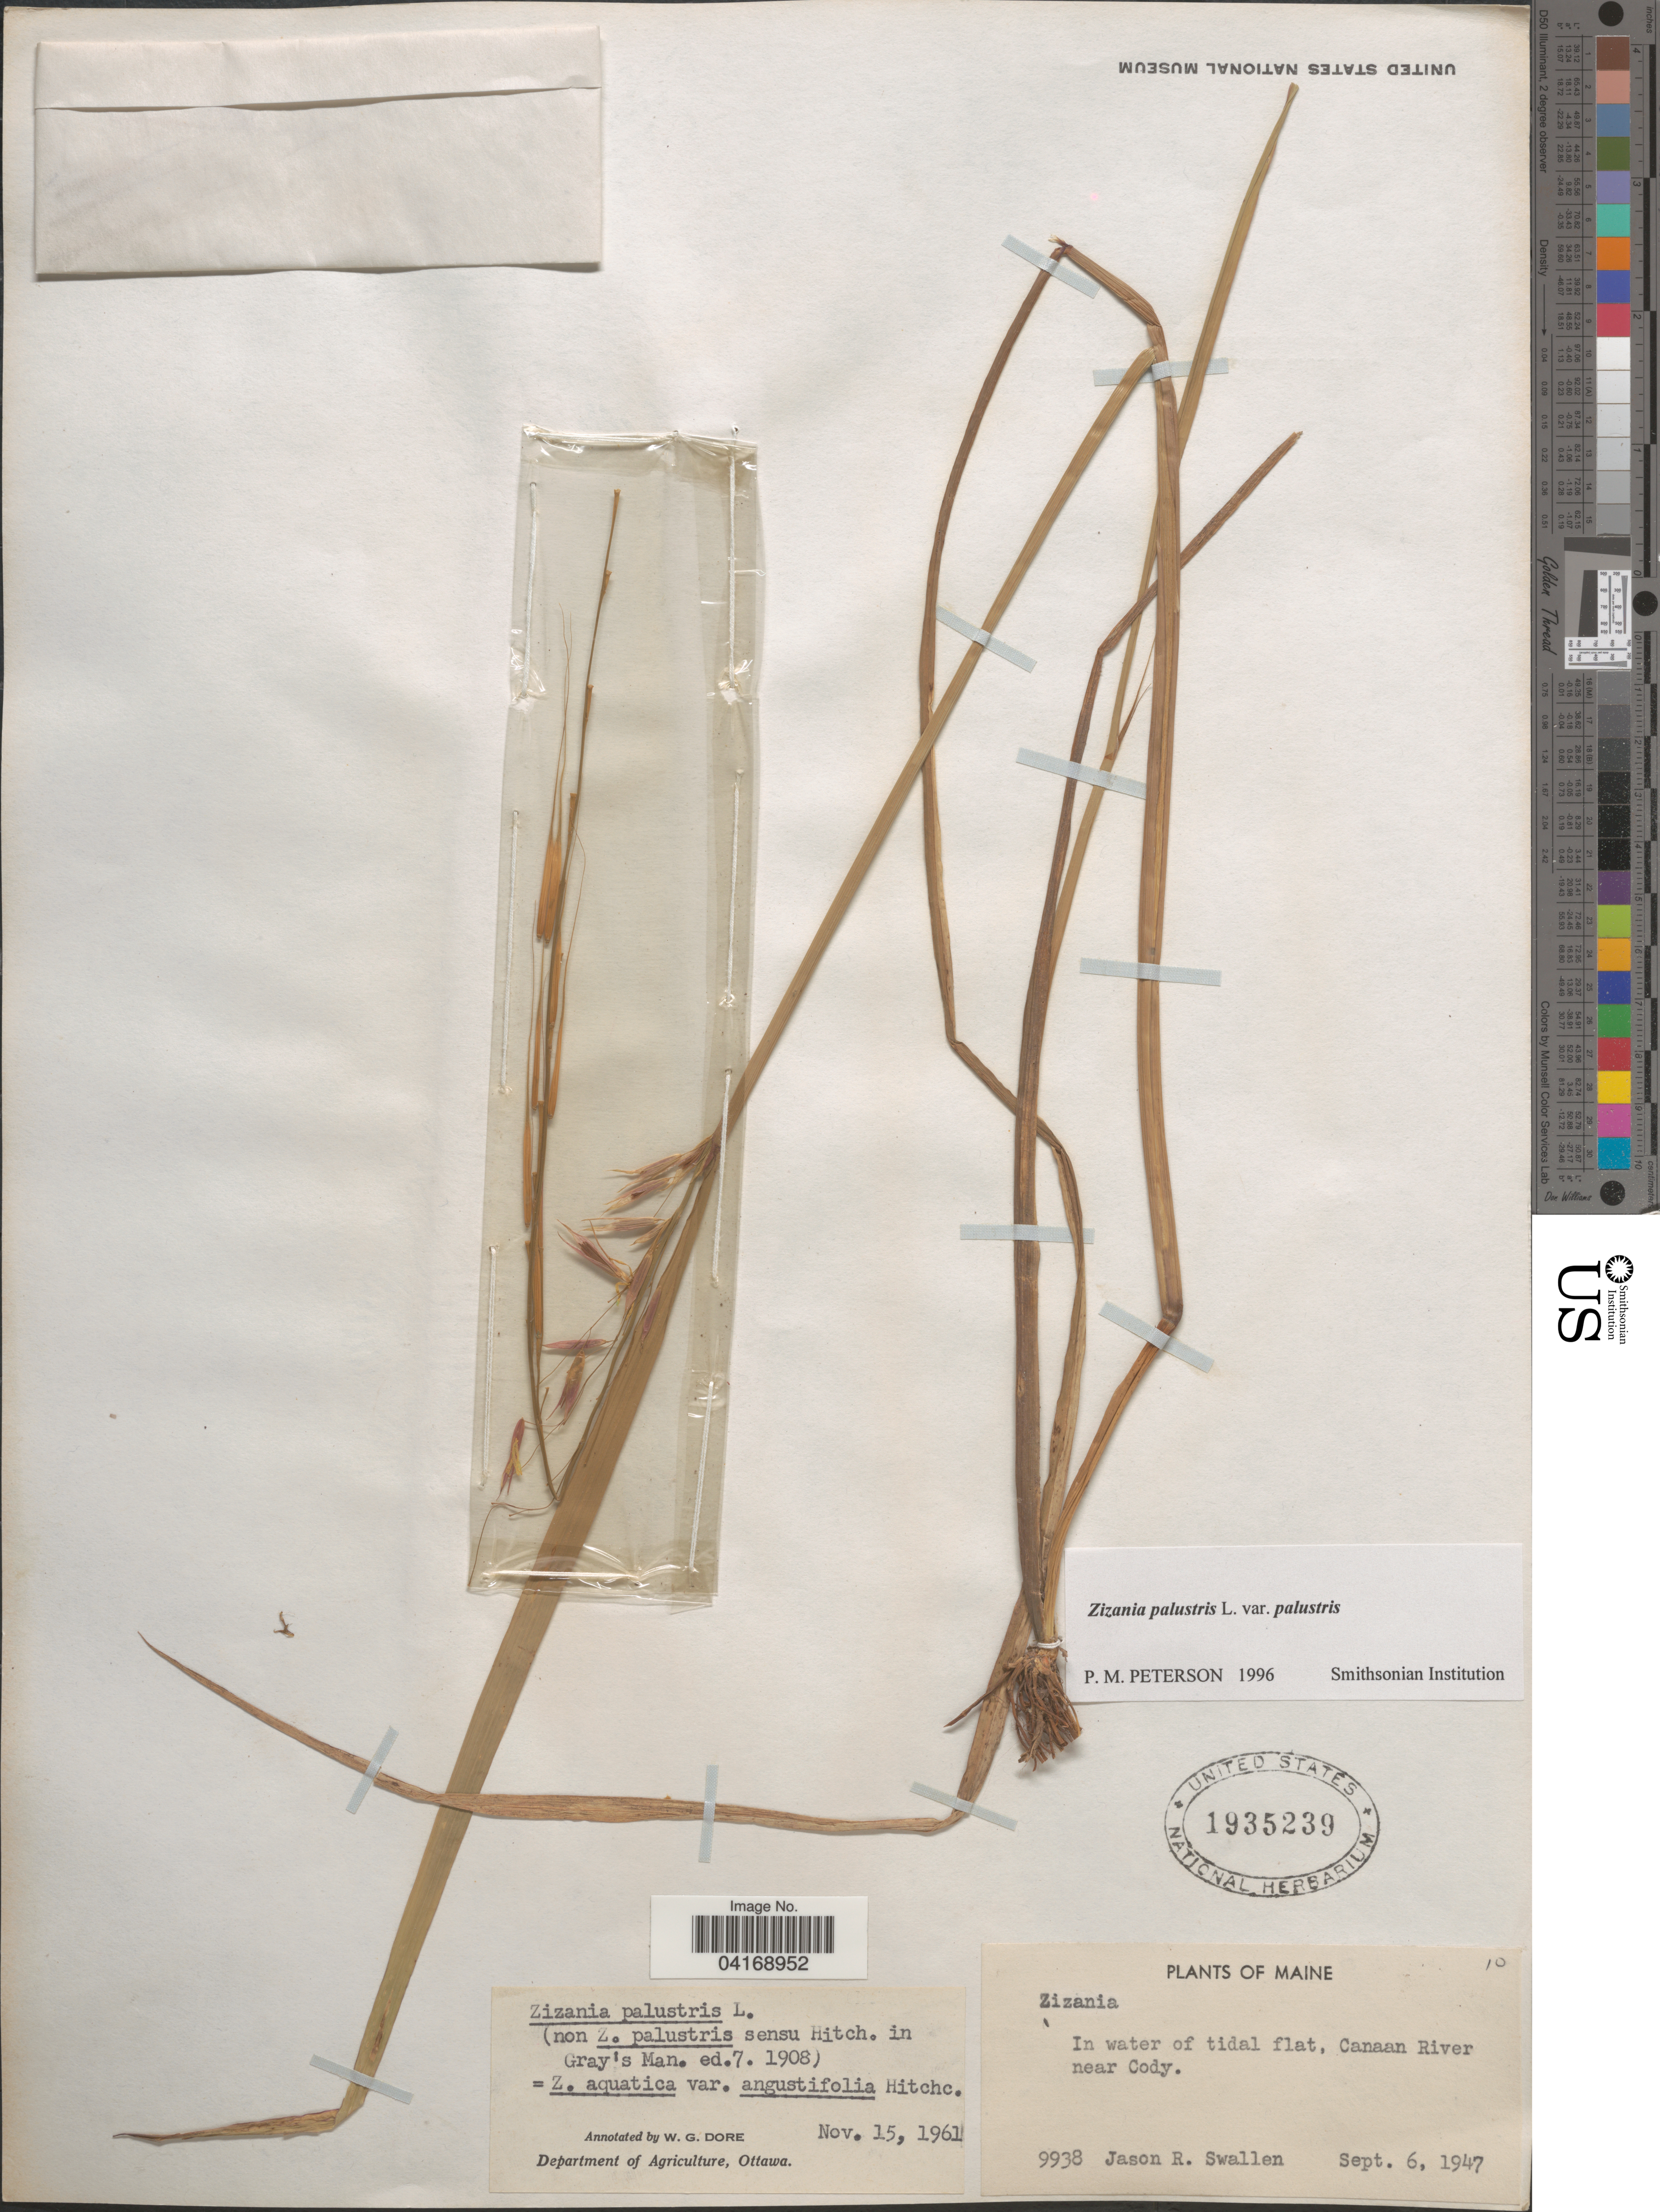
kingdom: Plantae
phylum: Tracheophyta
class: Liliopsida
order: Poales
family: Poaceae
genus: Zizania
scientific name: Zizania palustris var. palustris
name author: L.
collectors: J. R. Swallen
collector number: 9938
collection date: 1947-09-06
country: United States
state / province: Maine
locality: Canaan River near Cody.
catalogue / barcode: US 1935239